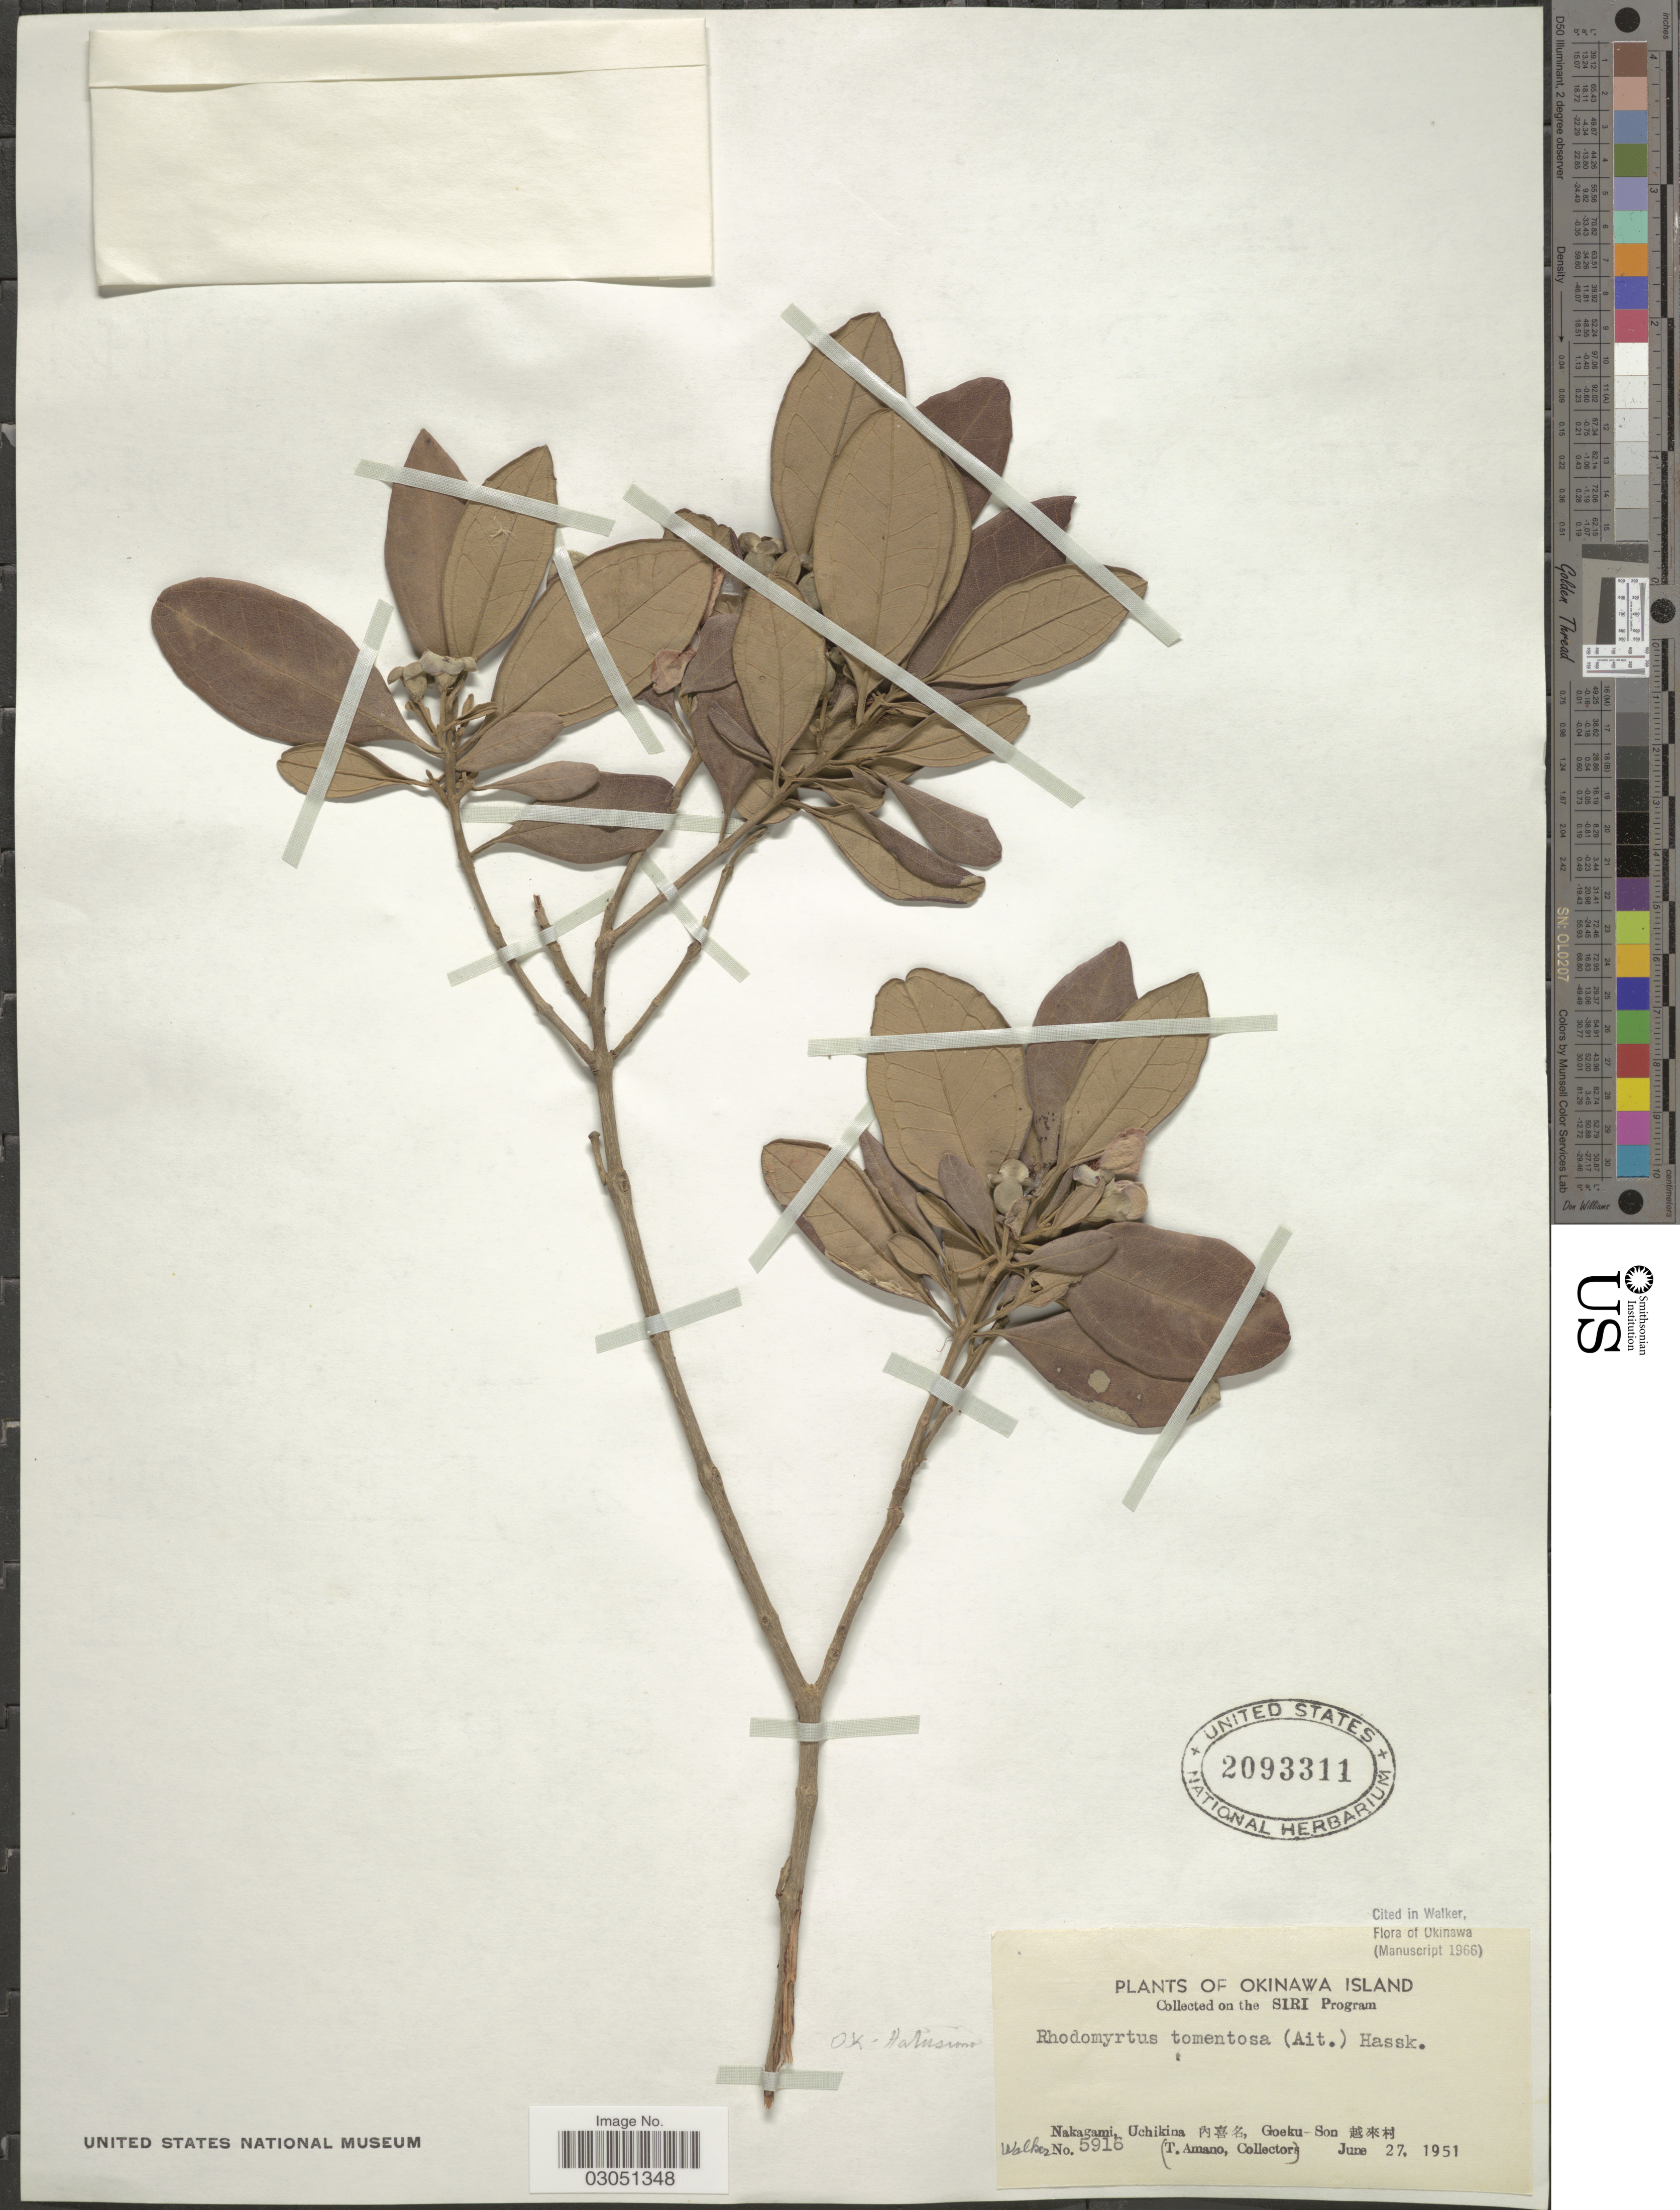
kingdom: Plantae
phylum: Tracheophyta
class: Magnoliopsida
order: Myrtales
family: Myrtaceae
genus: Rhodomyrtus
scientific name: Rhodomyrtus tomentosa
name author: (Aiton) Hassk.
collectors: T. Amano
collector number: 5916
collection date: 1951-06-27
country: Japan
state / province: Okinawa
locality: Okinawa Island, Nakagami, Uchikina X, Goeku-Son X.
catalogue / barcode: US 2093311